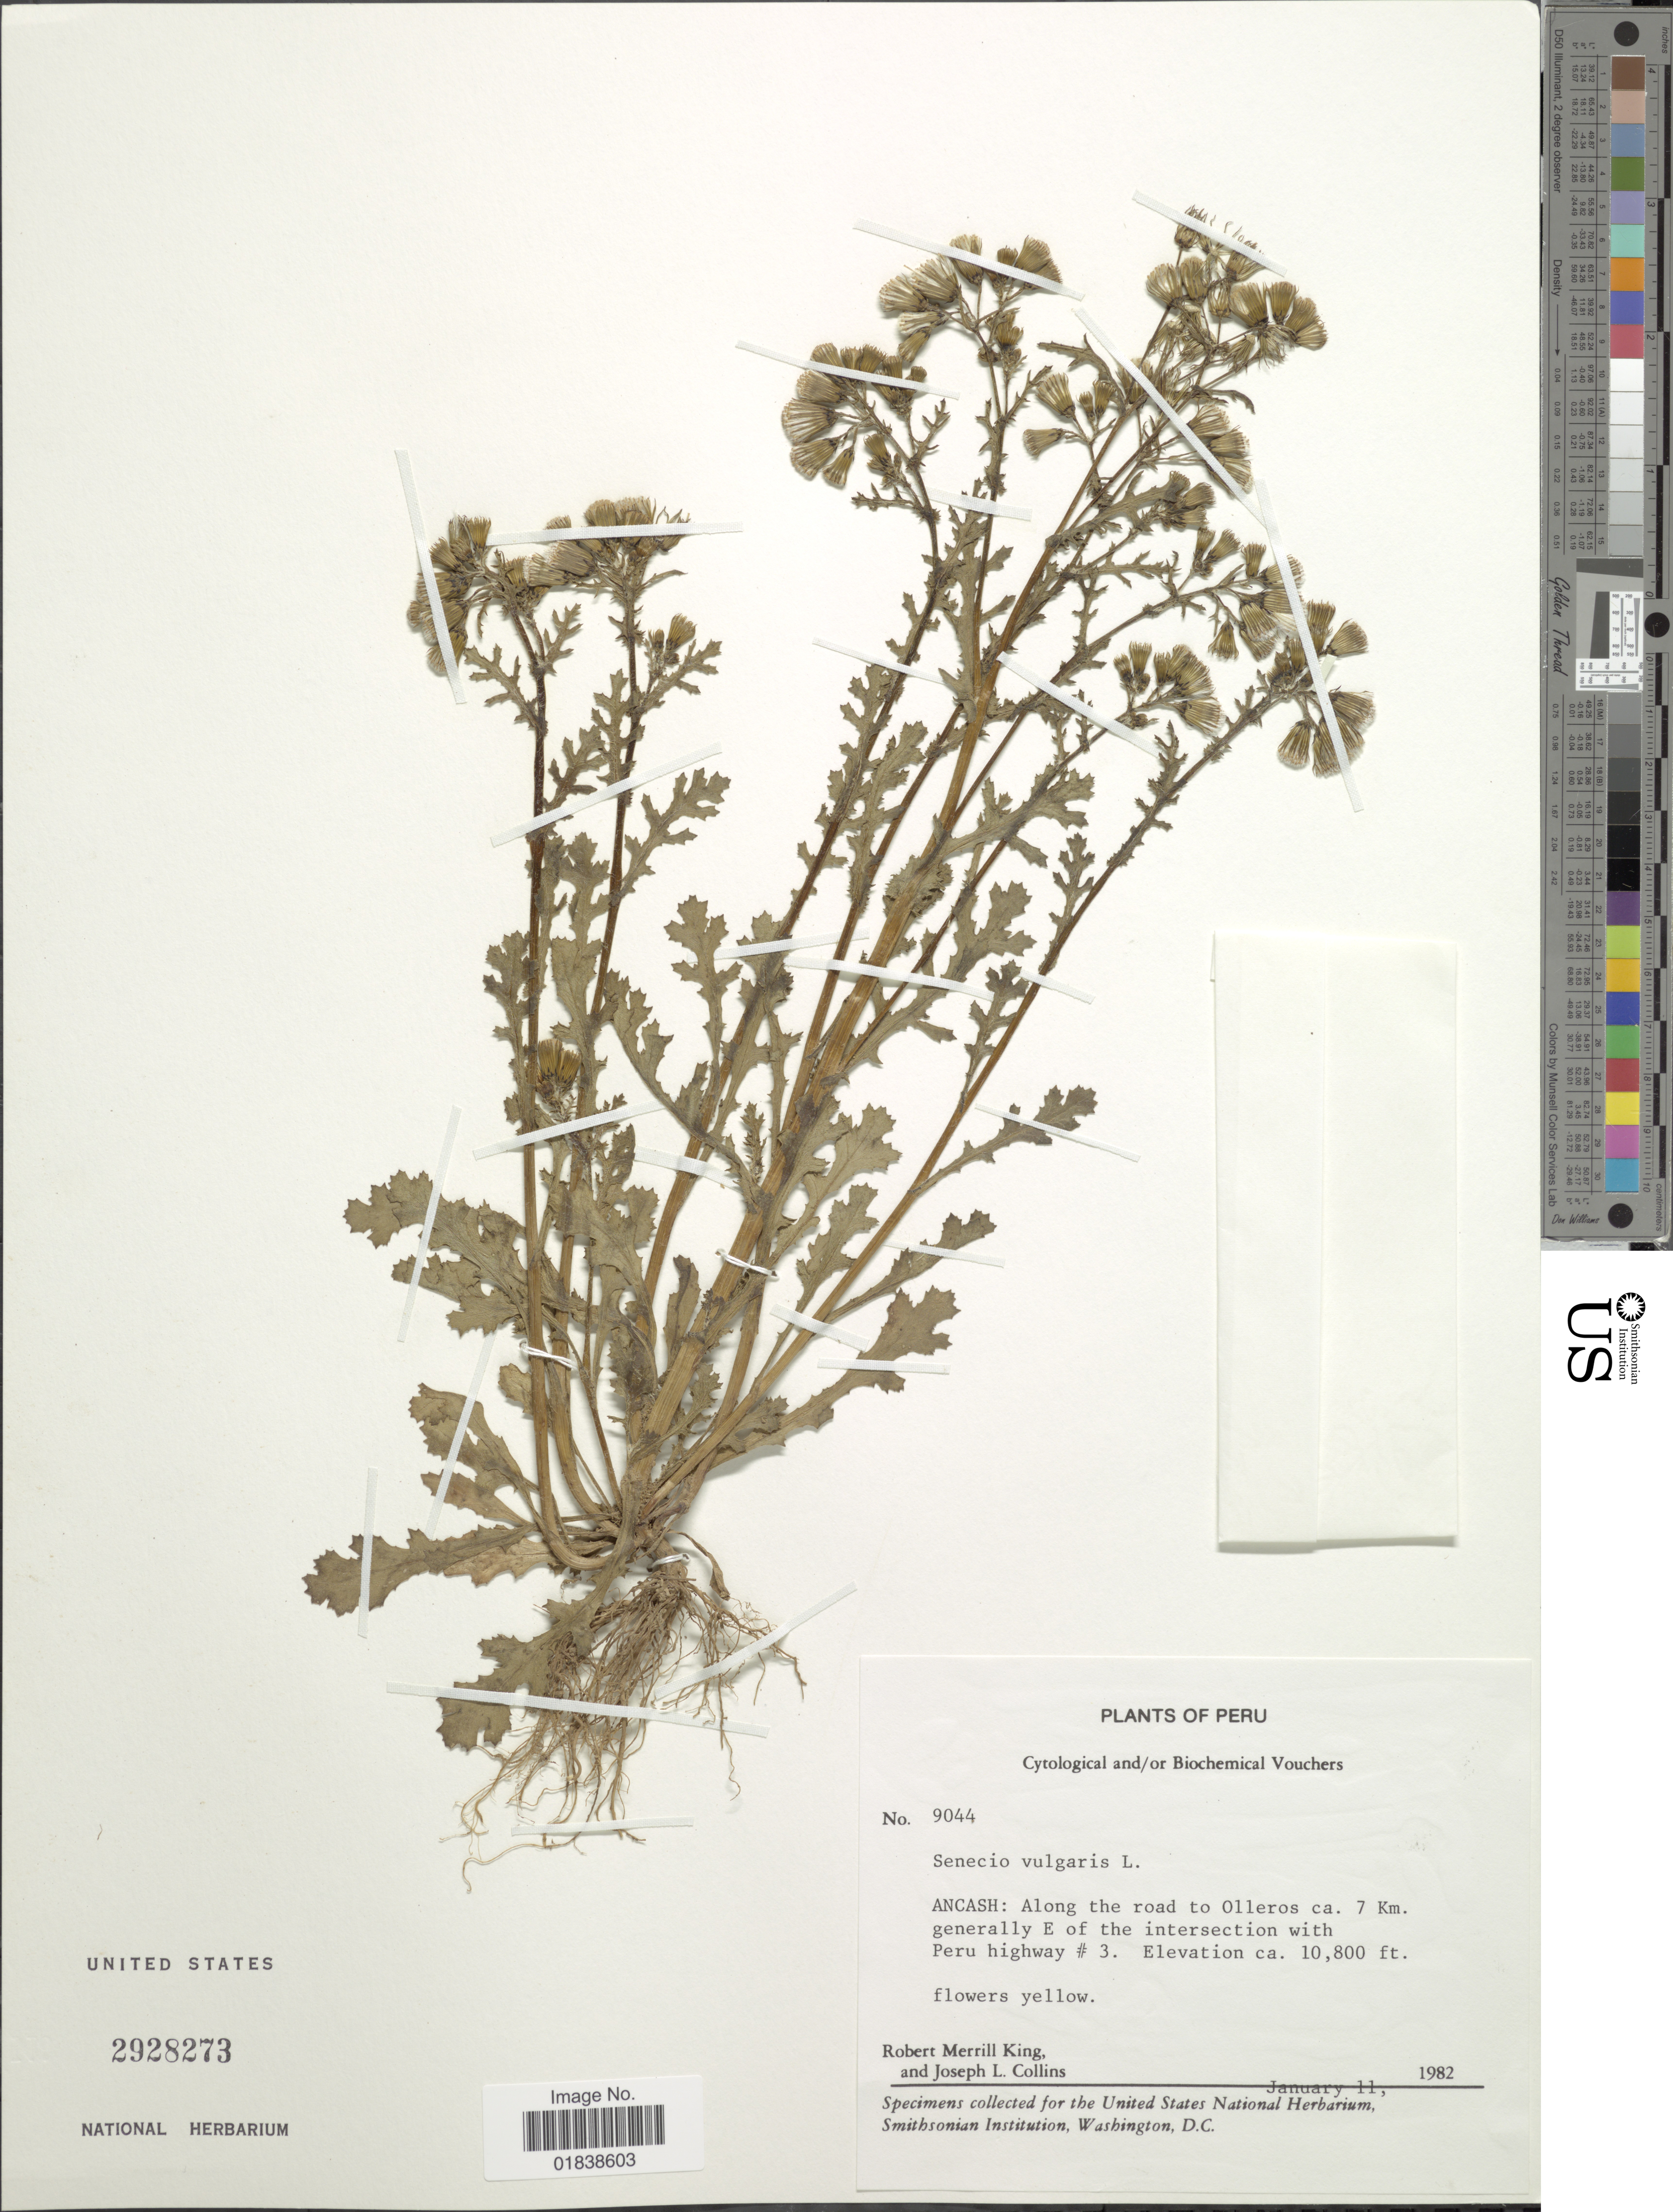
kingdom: Plantae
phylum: Tracheophyta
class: Magnoliopsida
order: Asterales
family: Asteraceae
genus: Senecio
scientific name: Senecio vulgaris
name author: L.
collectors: R. M. King & J. L. Collins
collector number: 9044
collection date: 1982-01-11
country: Peru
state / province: Ancash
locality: Along the road to Olleros ca 7 km generally E of the intersection with Peru Highway # 3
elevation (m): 3292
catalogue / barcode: US 2928273